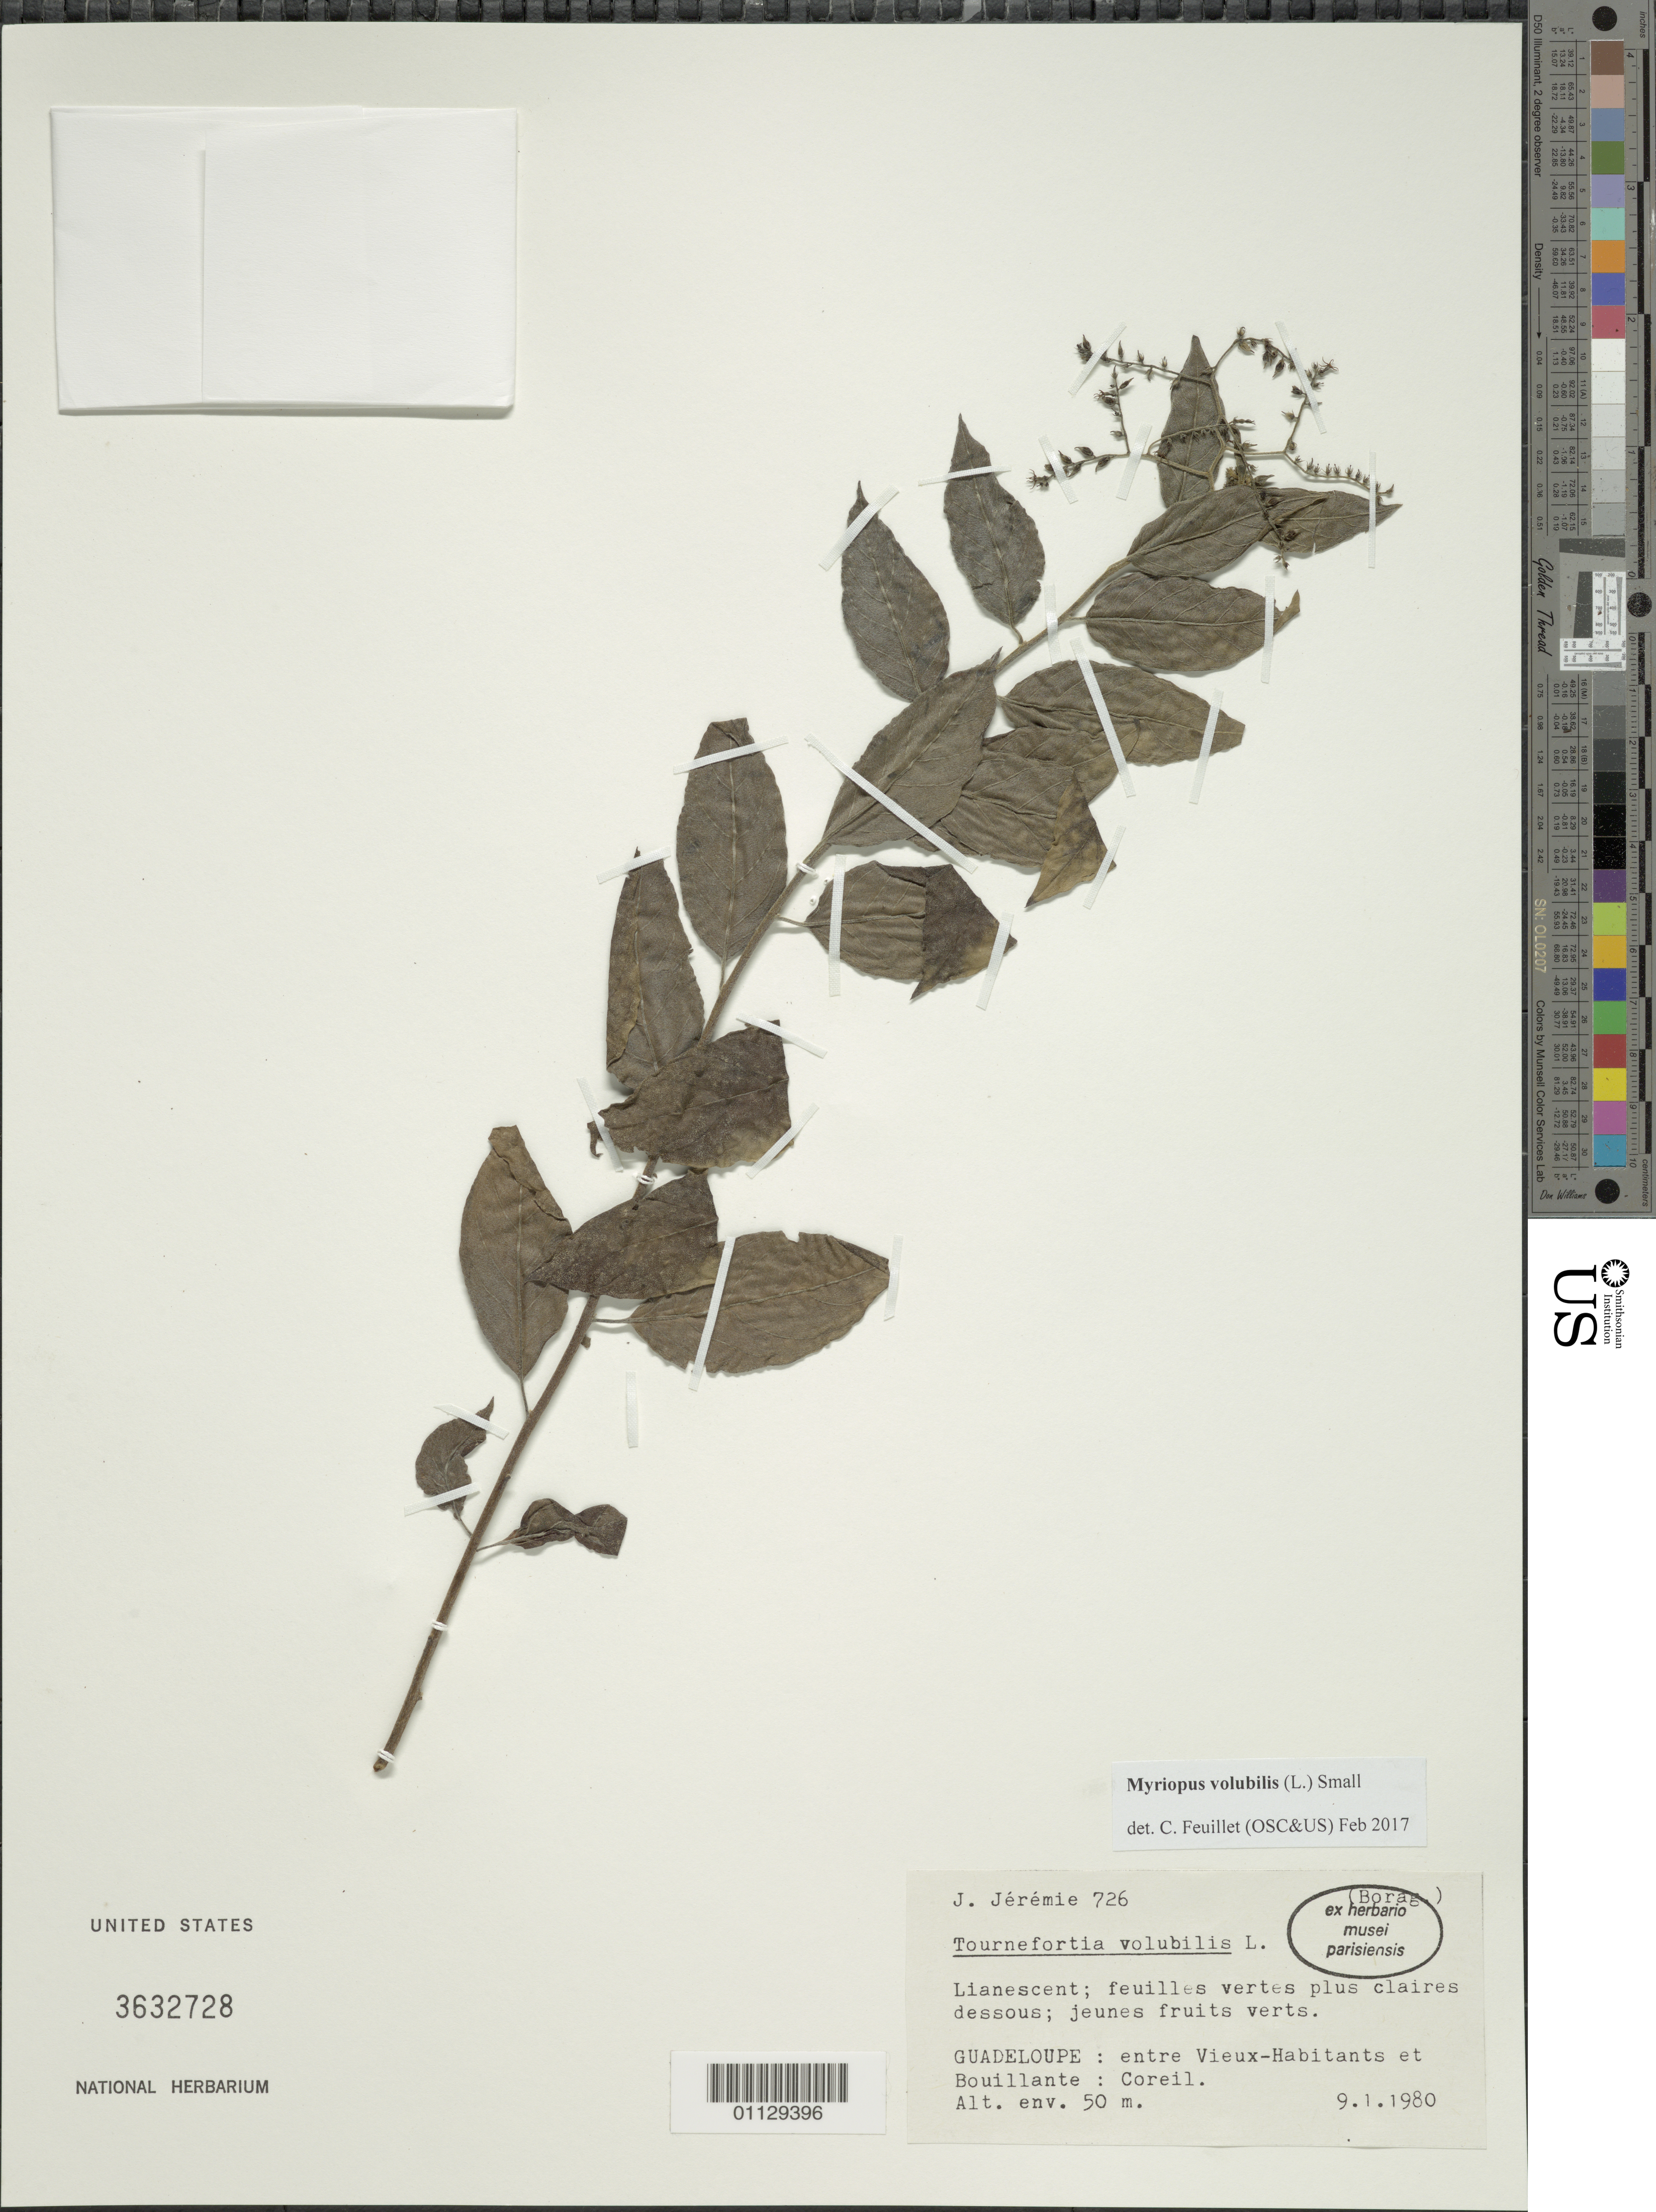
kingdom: Plantae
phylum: Tracheophyta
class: Magnoliopsida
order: Boraginales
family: Heliotropiaceae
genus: Myriopus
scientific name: Myriopus volubilis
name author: (L.) Small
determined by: Feuillet, C.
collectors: J. Jérémie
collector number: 726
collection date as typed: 01 Aug 1980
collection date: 1980-08-01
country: Guadeloupe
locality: Entre Vieux-Habitants et Bouillante: Coreil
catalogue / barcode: US 3632728